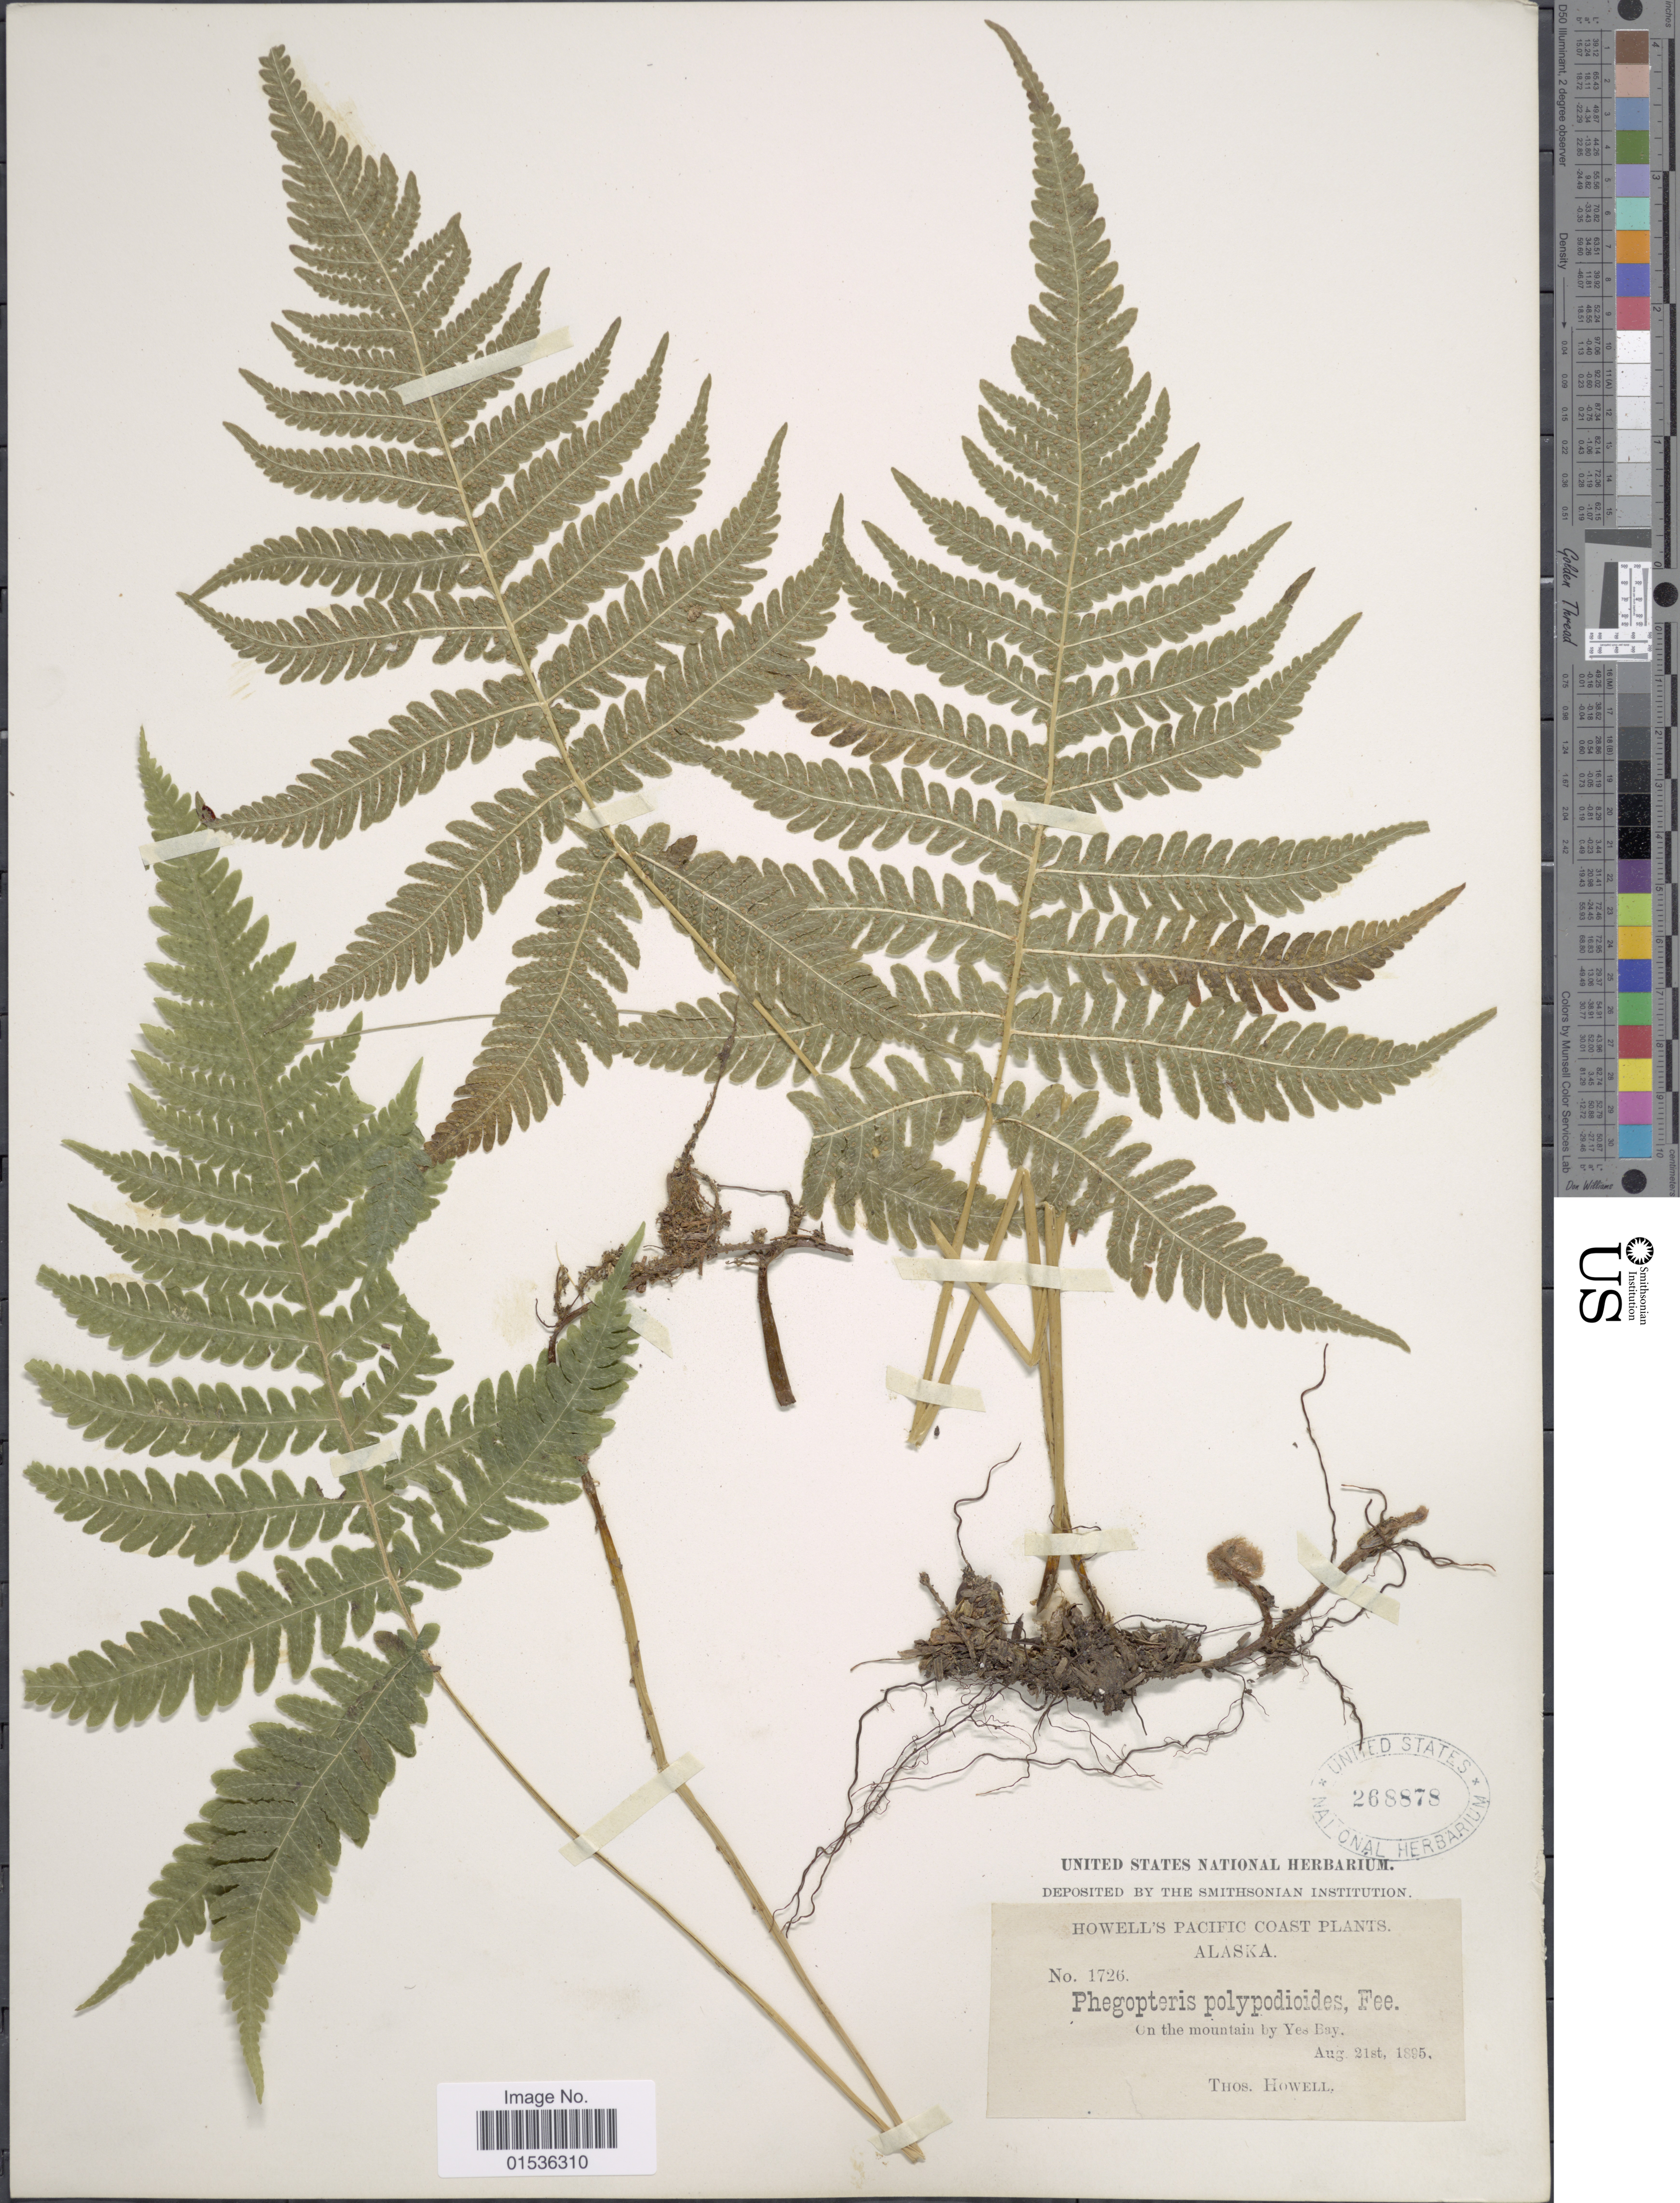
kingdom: Plantae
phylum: Tracheophyta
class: Polypodiopsida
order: Polypodiales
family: Thelypteridaceae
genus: Phegopteris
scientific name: Phegopteris connectilis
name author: (Michx.) Watt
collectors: T. Howell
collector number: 1726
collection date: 1895-08-21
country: United States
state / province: Alaska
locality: Pacific Coast, Alaska, On the mountain by Yes Bay.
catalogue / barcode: US 268878